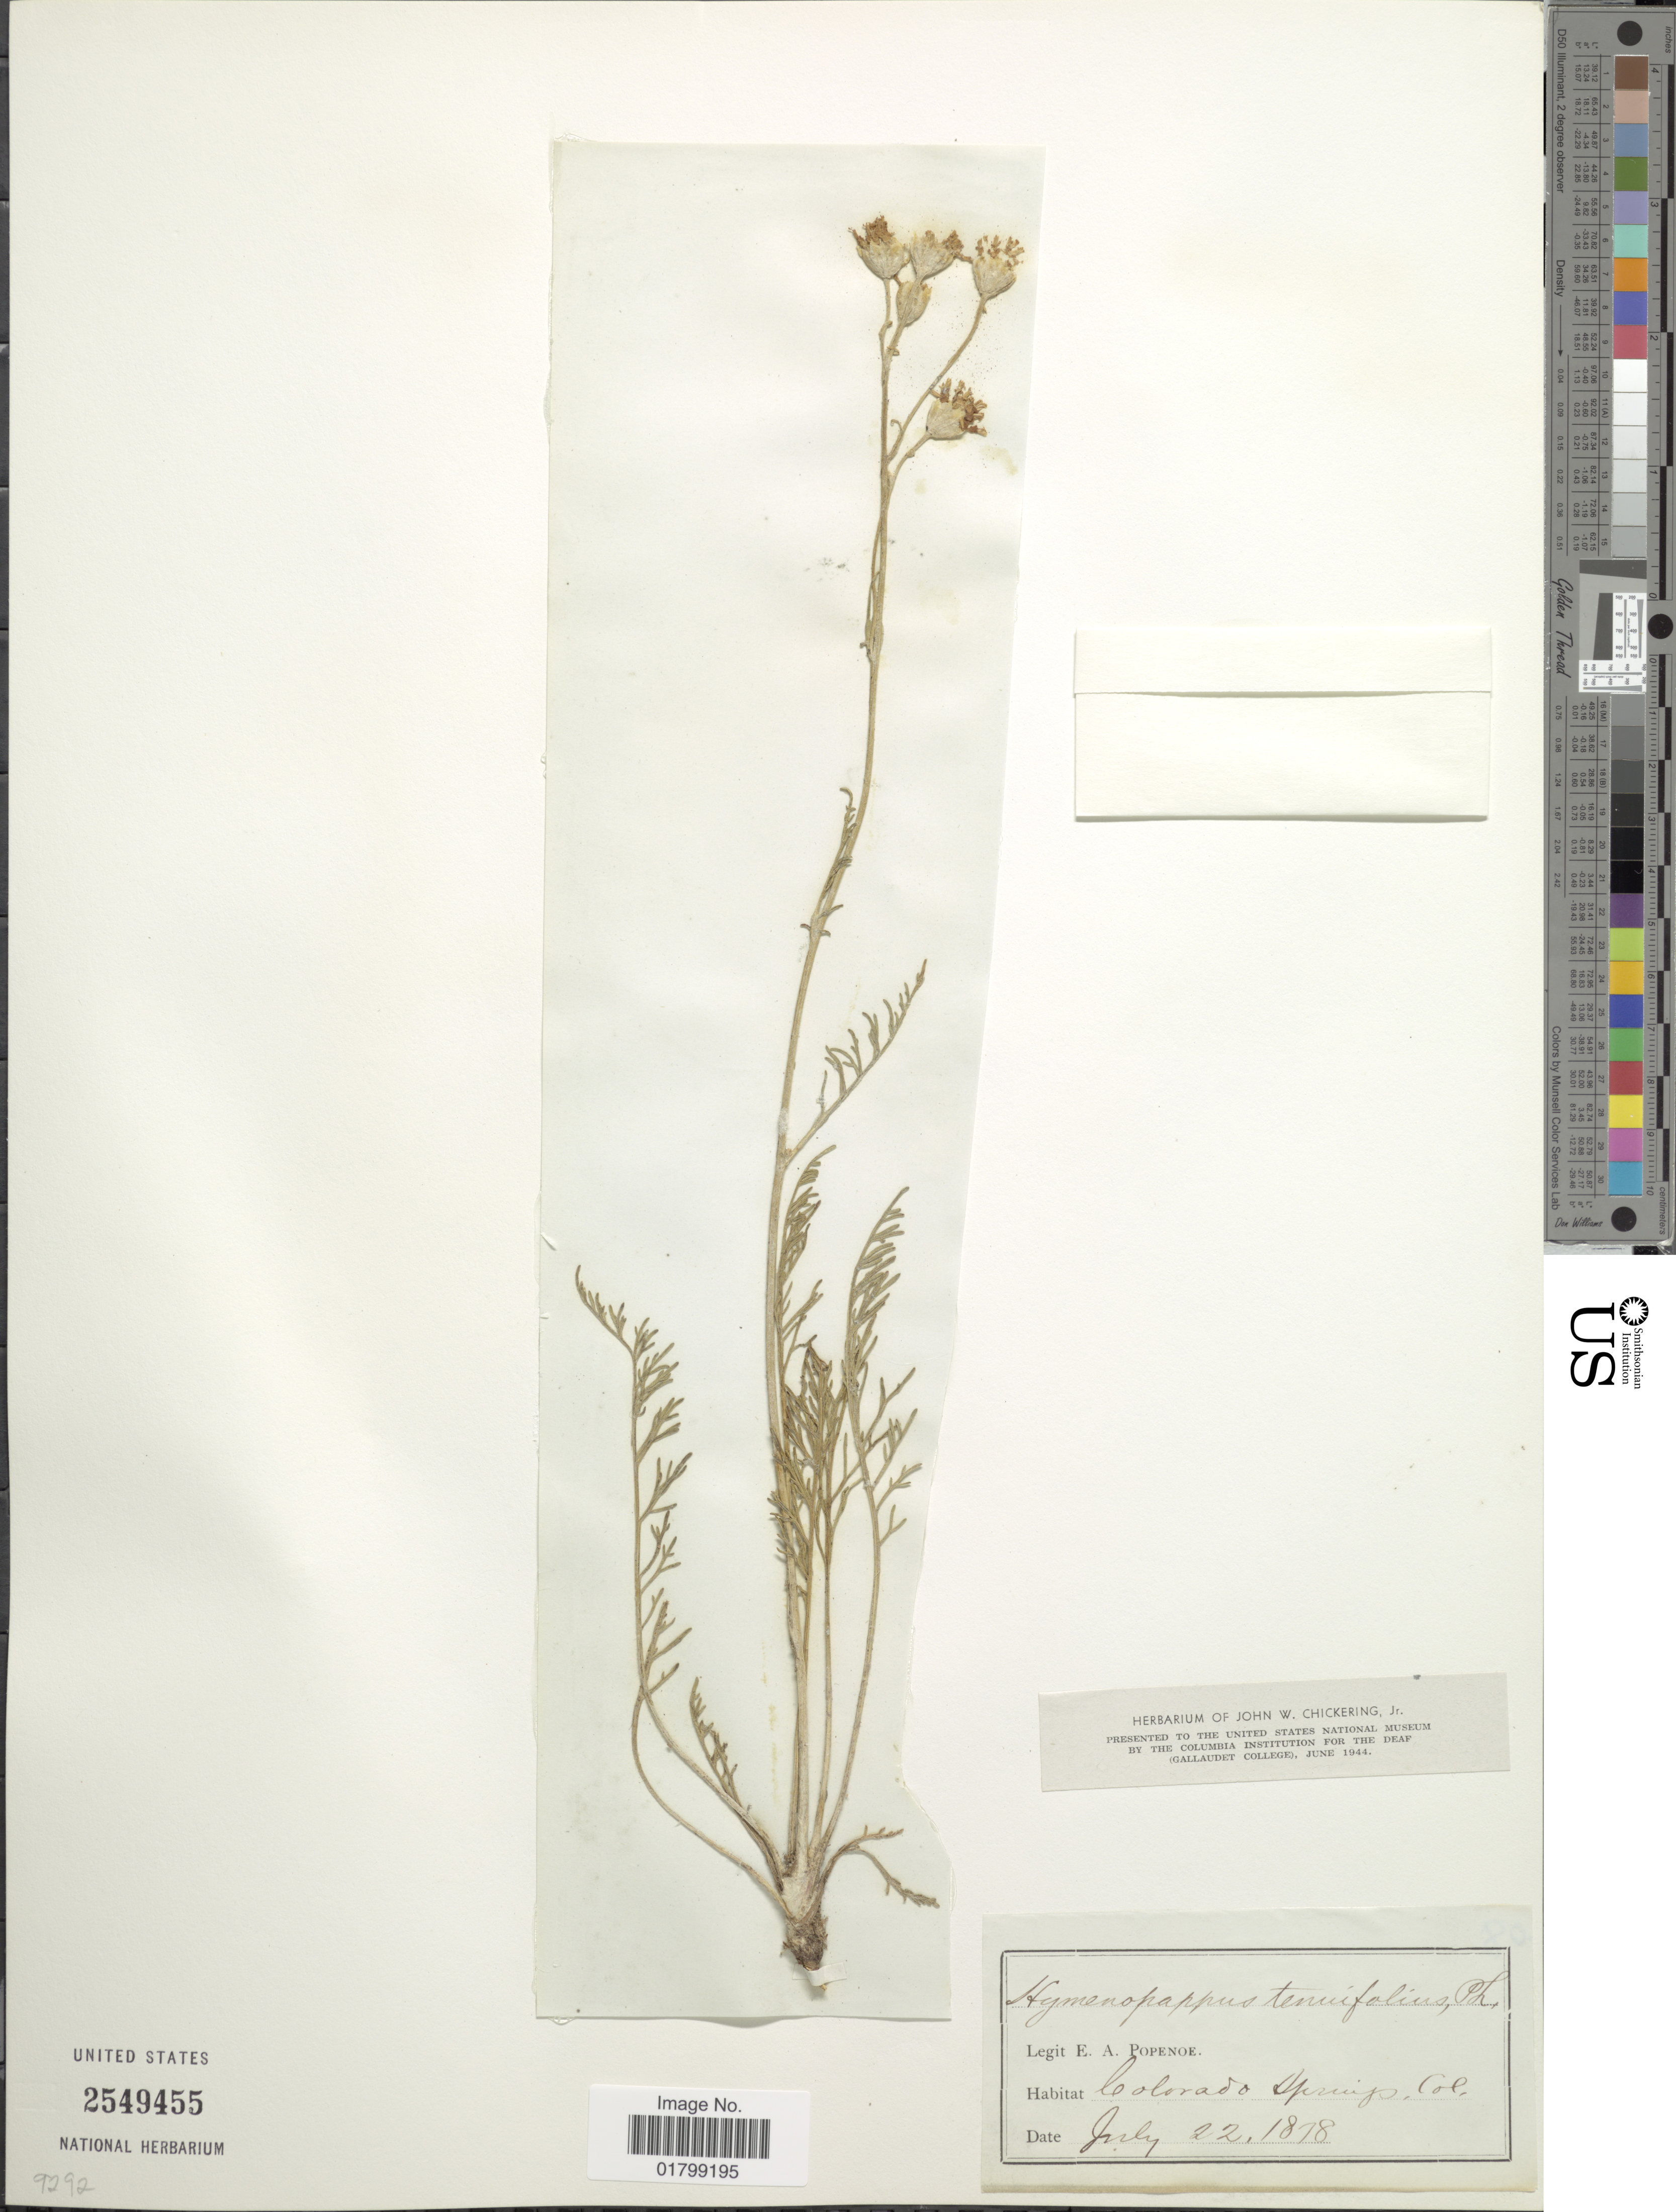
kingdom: Plantae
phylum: Tracheophyta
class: Magnoliopsida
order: Asterales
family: Asteraceae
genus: Hymenopappus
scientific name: Hymenopappus tenuifolius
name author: Pursh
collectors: E. A. Popenoe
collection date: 1878-07-22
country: United States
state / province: Colorado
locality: Colorado Springs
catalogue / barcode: US 2549455